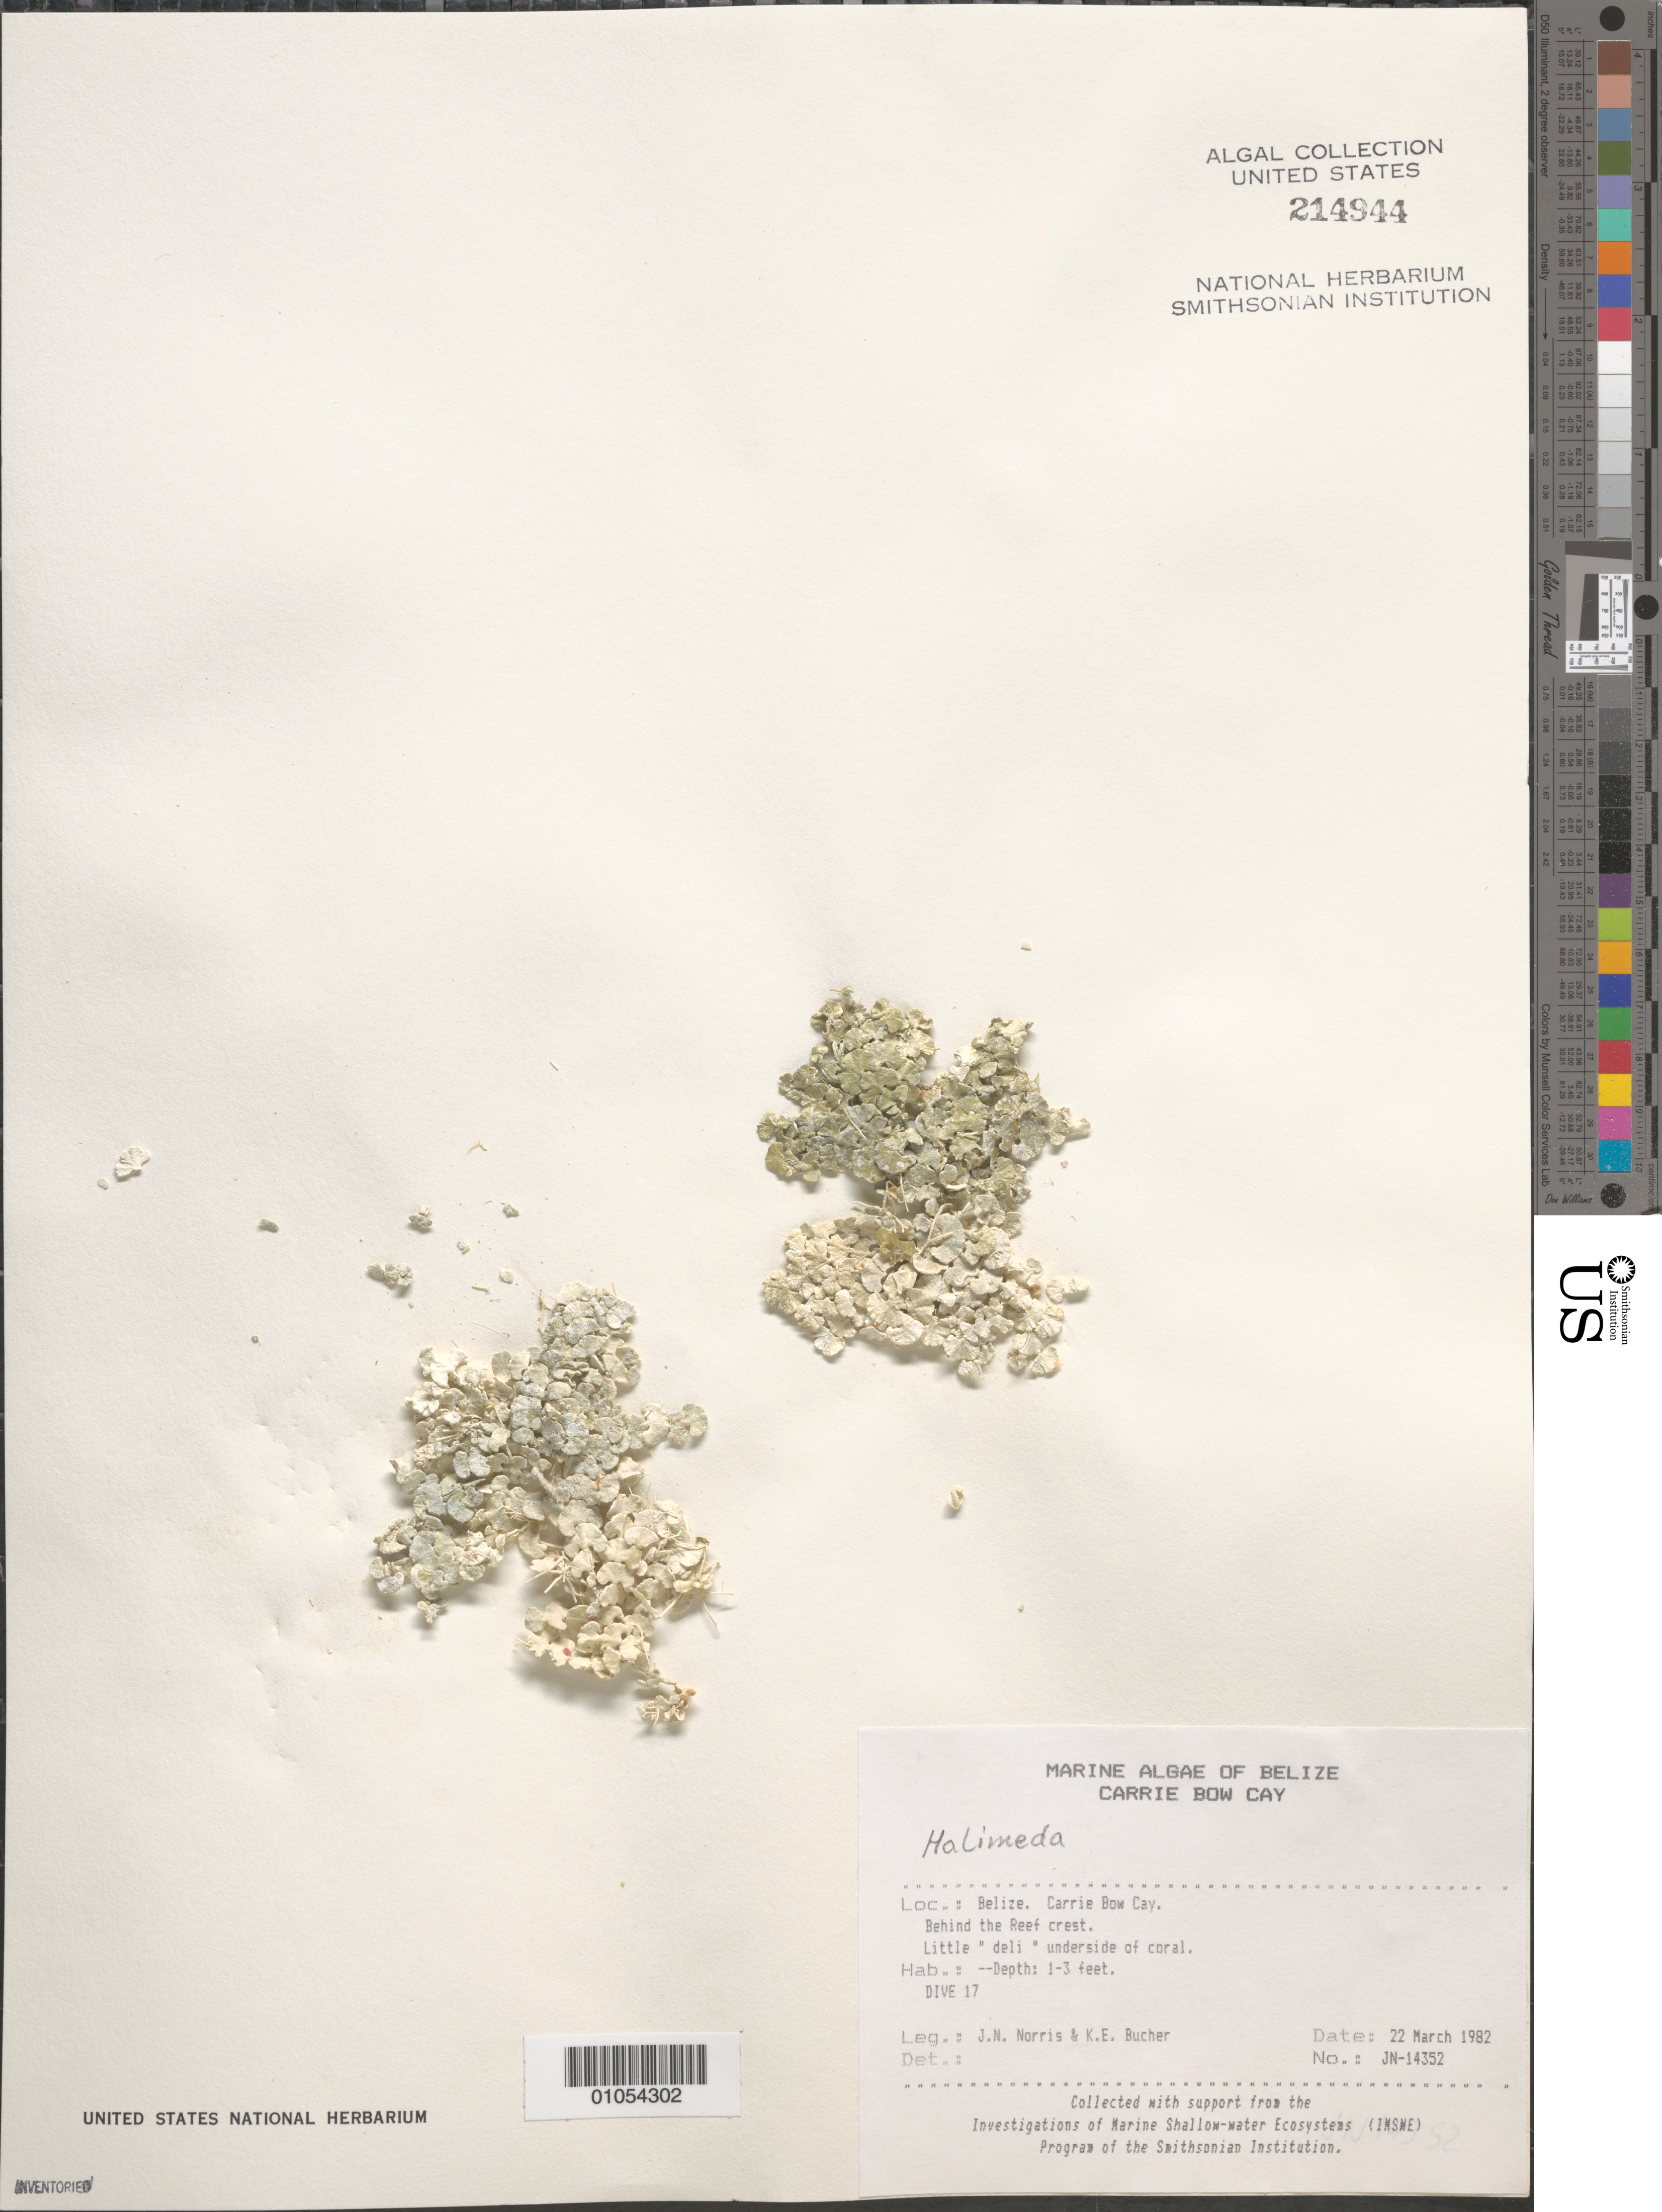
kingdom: Plantae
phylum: Chlorophyta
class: Ulvophyceae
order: Bryopsidales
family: Halimedaceae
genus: Halimeda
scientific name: Halimeda sp.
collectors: J. N. Norris & K. E. Bucher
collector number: JN-14352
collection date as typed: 22 Mar 1982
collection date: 1982-03-22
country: Belize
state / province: Stann Creek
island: Carrie Bow Cay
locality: Behind the reef crest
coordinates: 16 48'N, 88 05'W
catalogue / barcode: US 214944